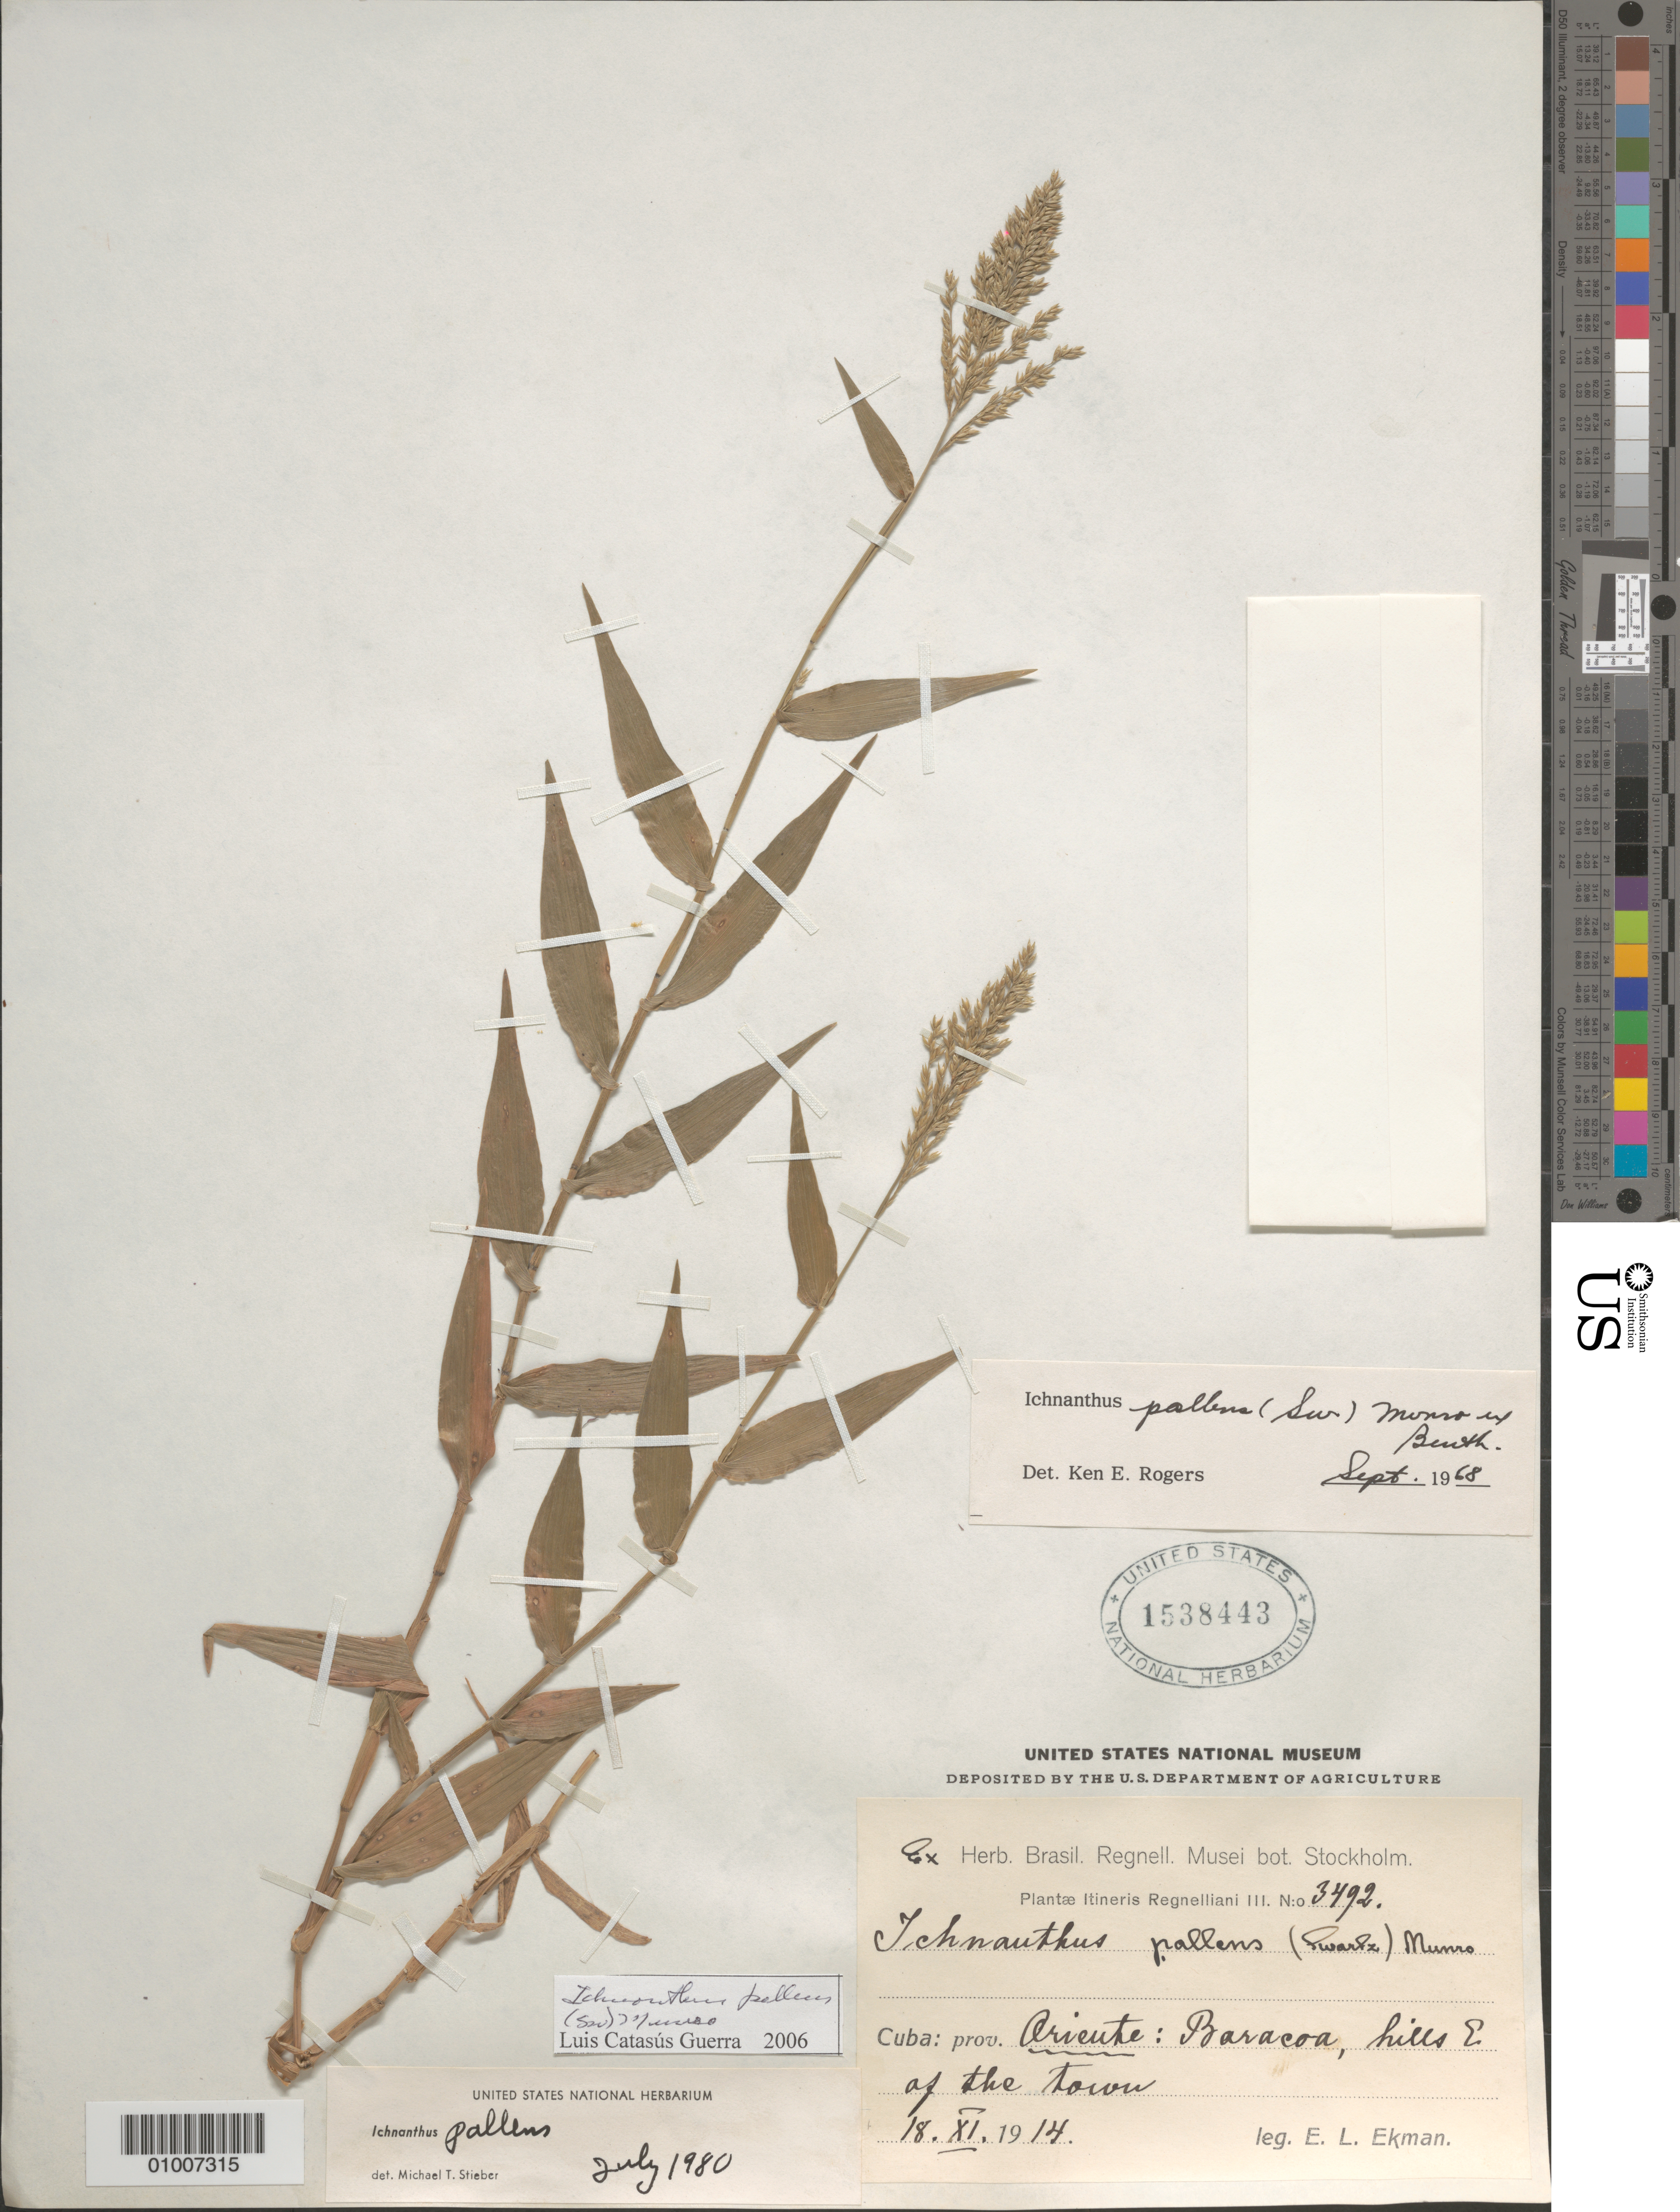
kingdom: Plantae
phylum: Tracheophyta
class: Liliopsida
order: Poales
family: Poaceae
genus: Ichnanthus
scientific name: Ichnanthus pallens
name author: (Sw.) Munro ex Benth.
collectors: E. L. Ekman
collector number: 3492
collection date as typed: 18 Nov 1914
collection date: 1914-11-18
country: Cuba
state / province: Oriente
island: Cuba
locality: Bacacoa, hills E of the town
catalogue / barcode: US 1538443